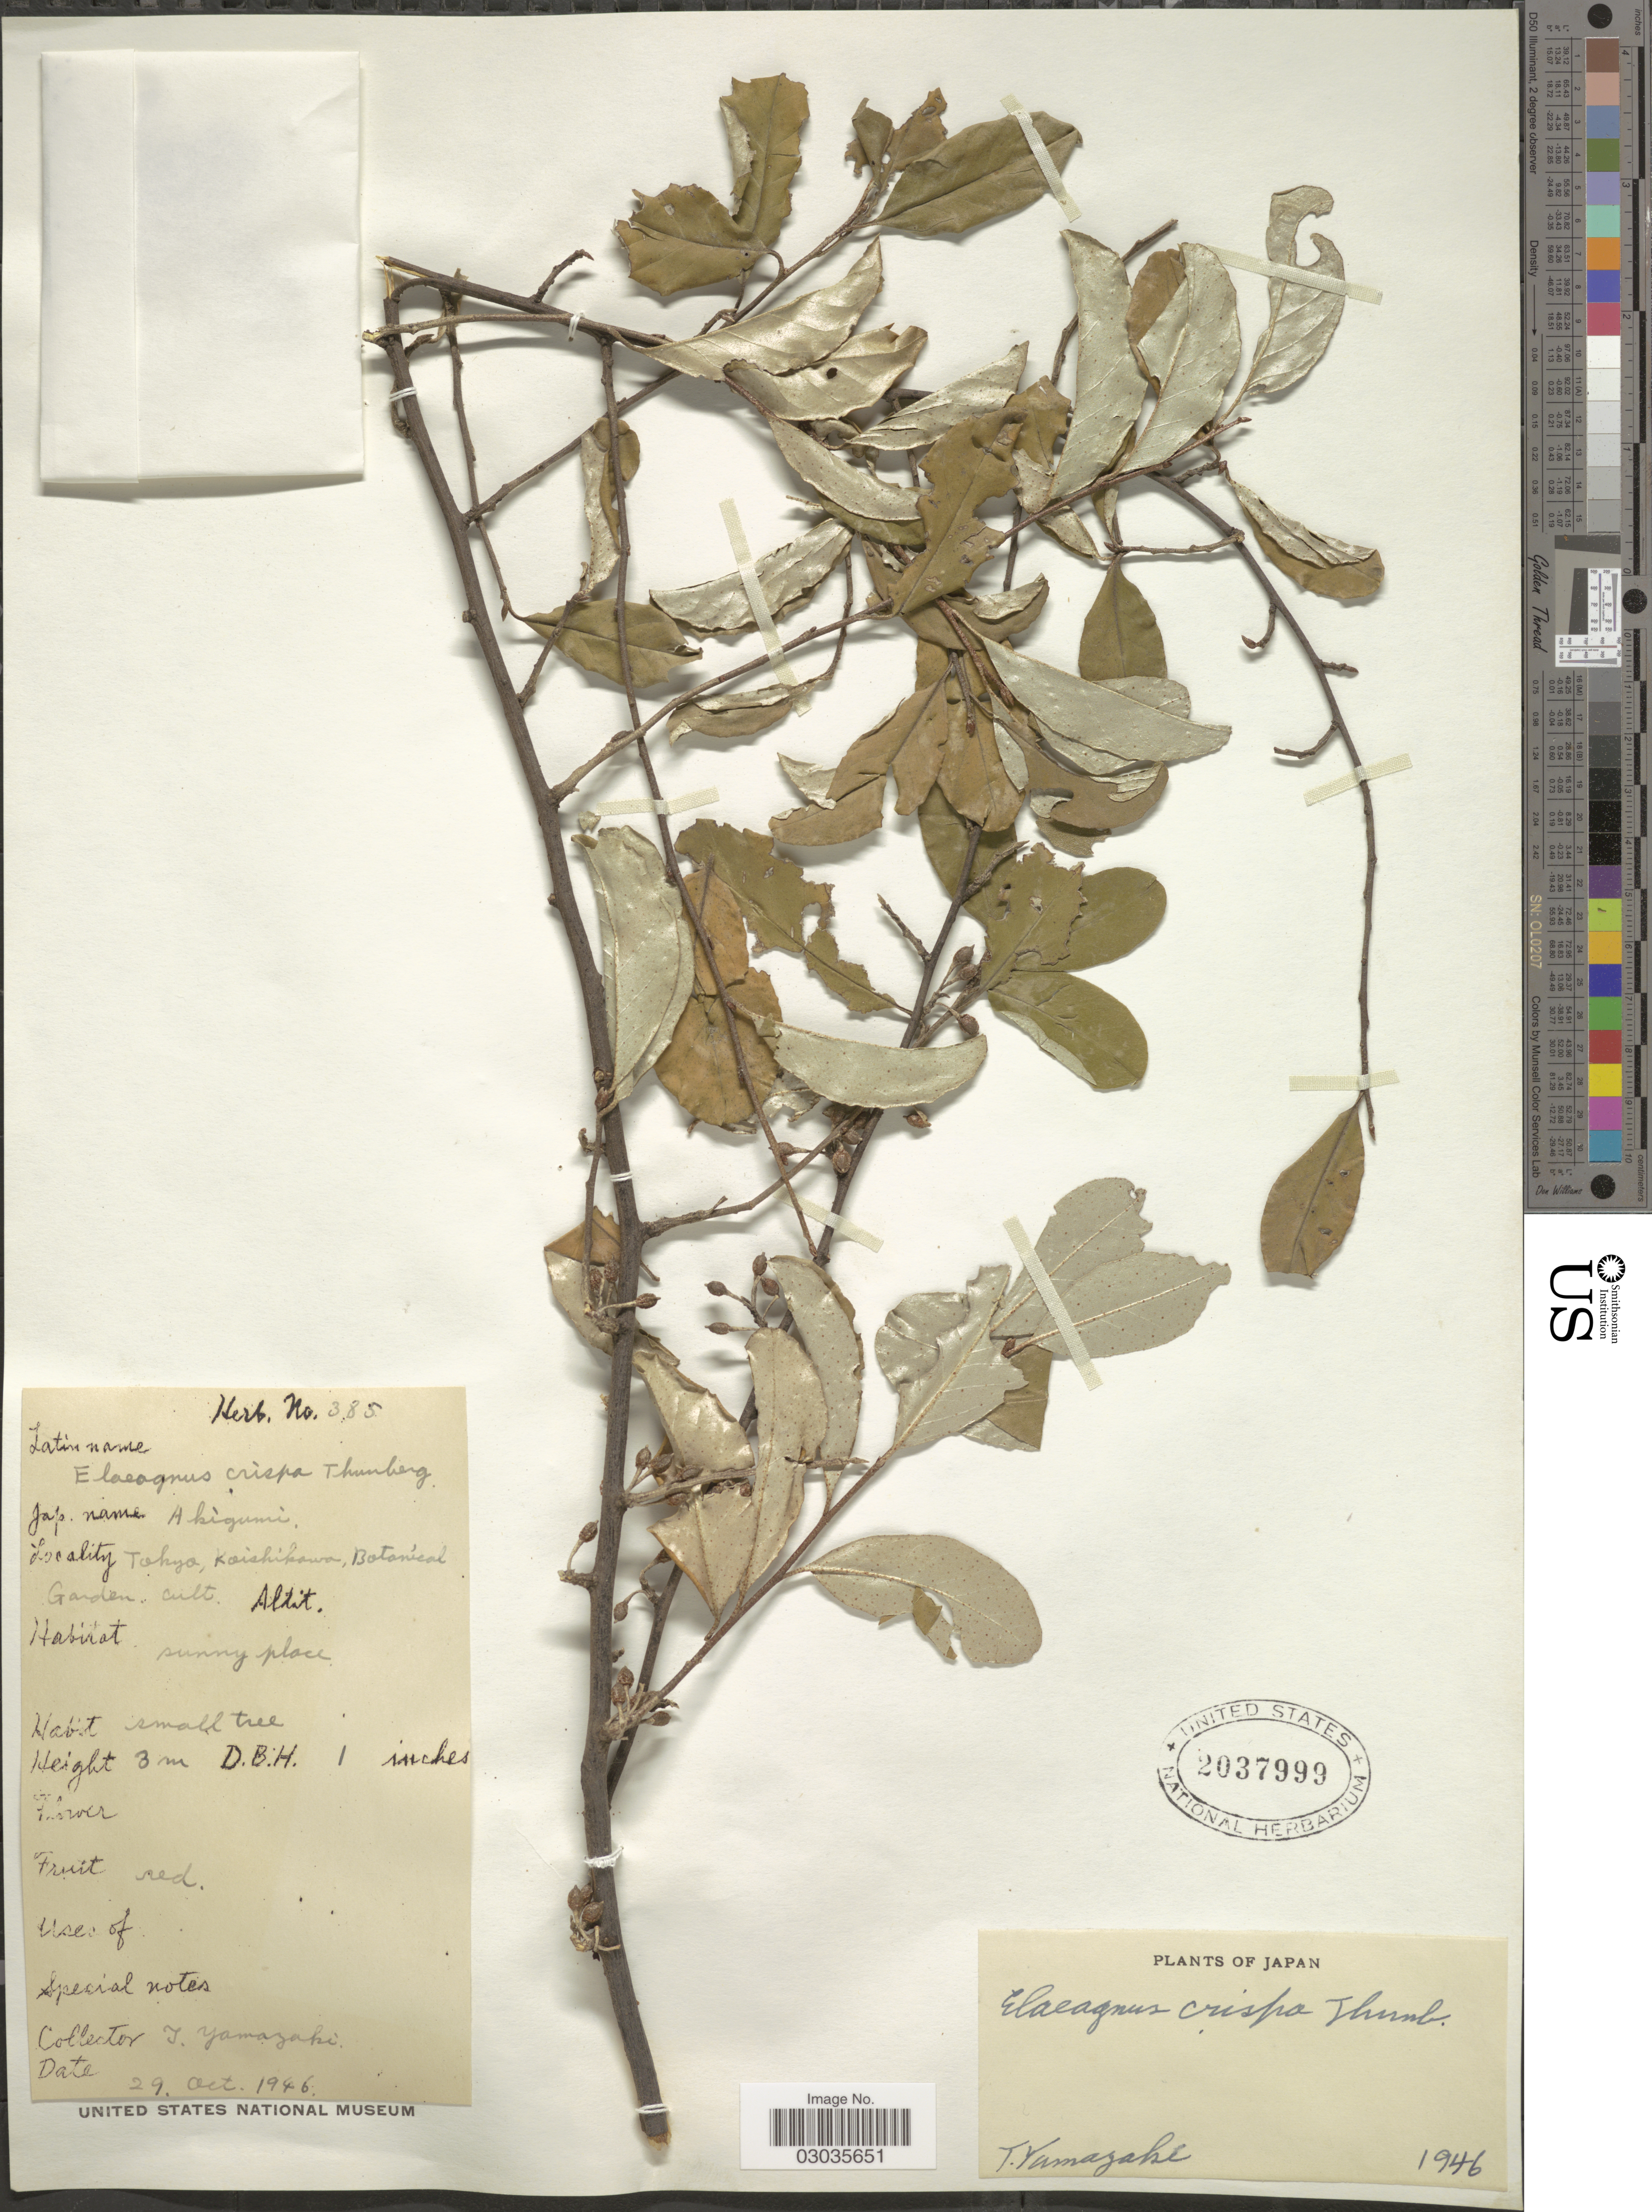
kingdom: Plantae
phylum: Tracheophyta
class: Magnoliopsida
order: Rosales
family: Elaeagnaceae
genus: Elaeagnus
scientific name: Elaeagnus umbellata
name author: Thunb.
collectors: G. Yamasaki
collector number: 385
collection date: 1946-10-29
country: Japan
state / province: Tokyo, Federal City of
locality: Koishikawa, Botanical Garden.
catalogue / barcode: US 2037999